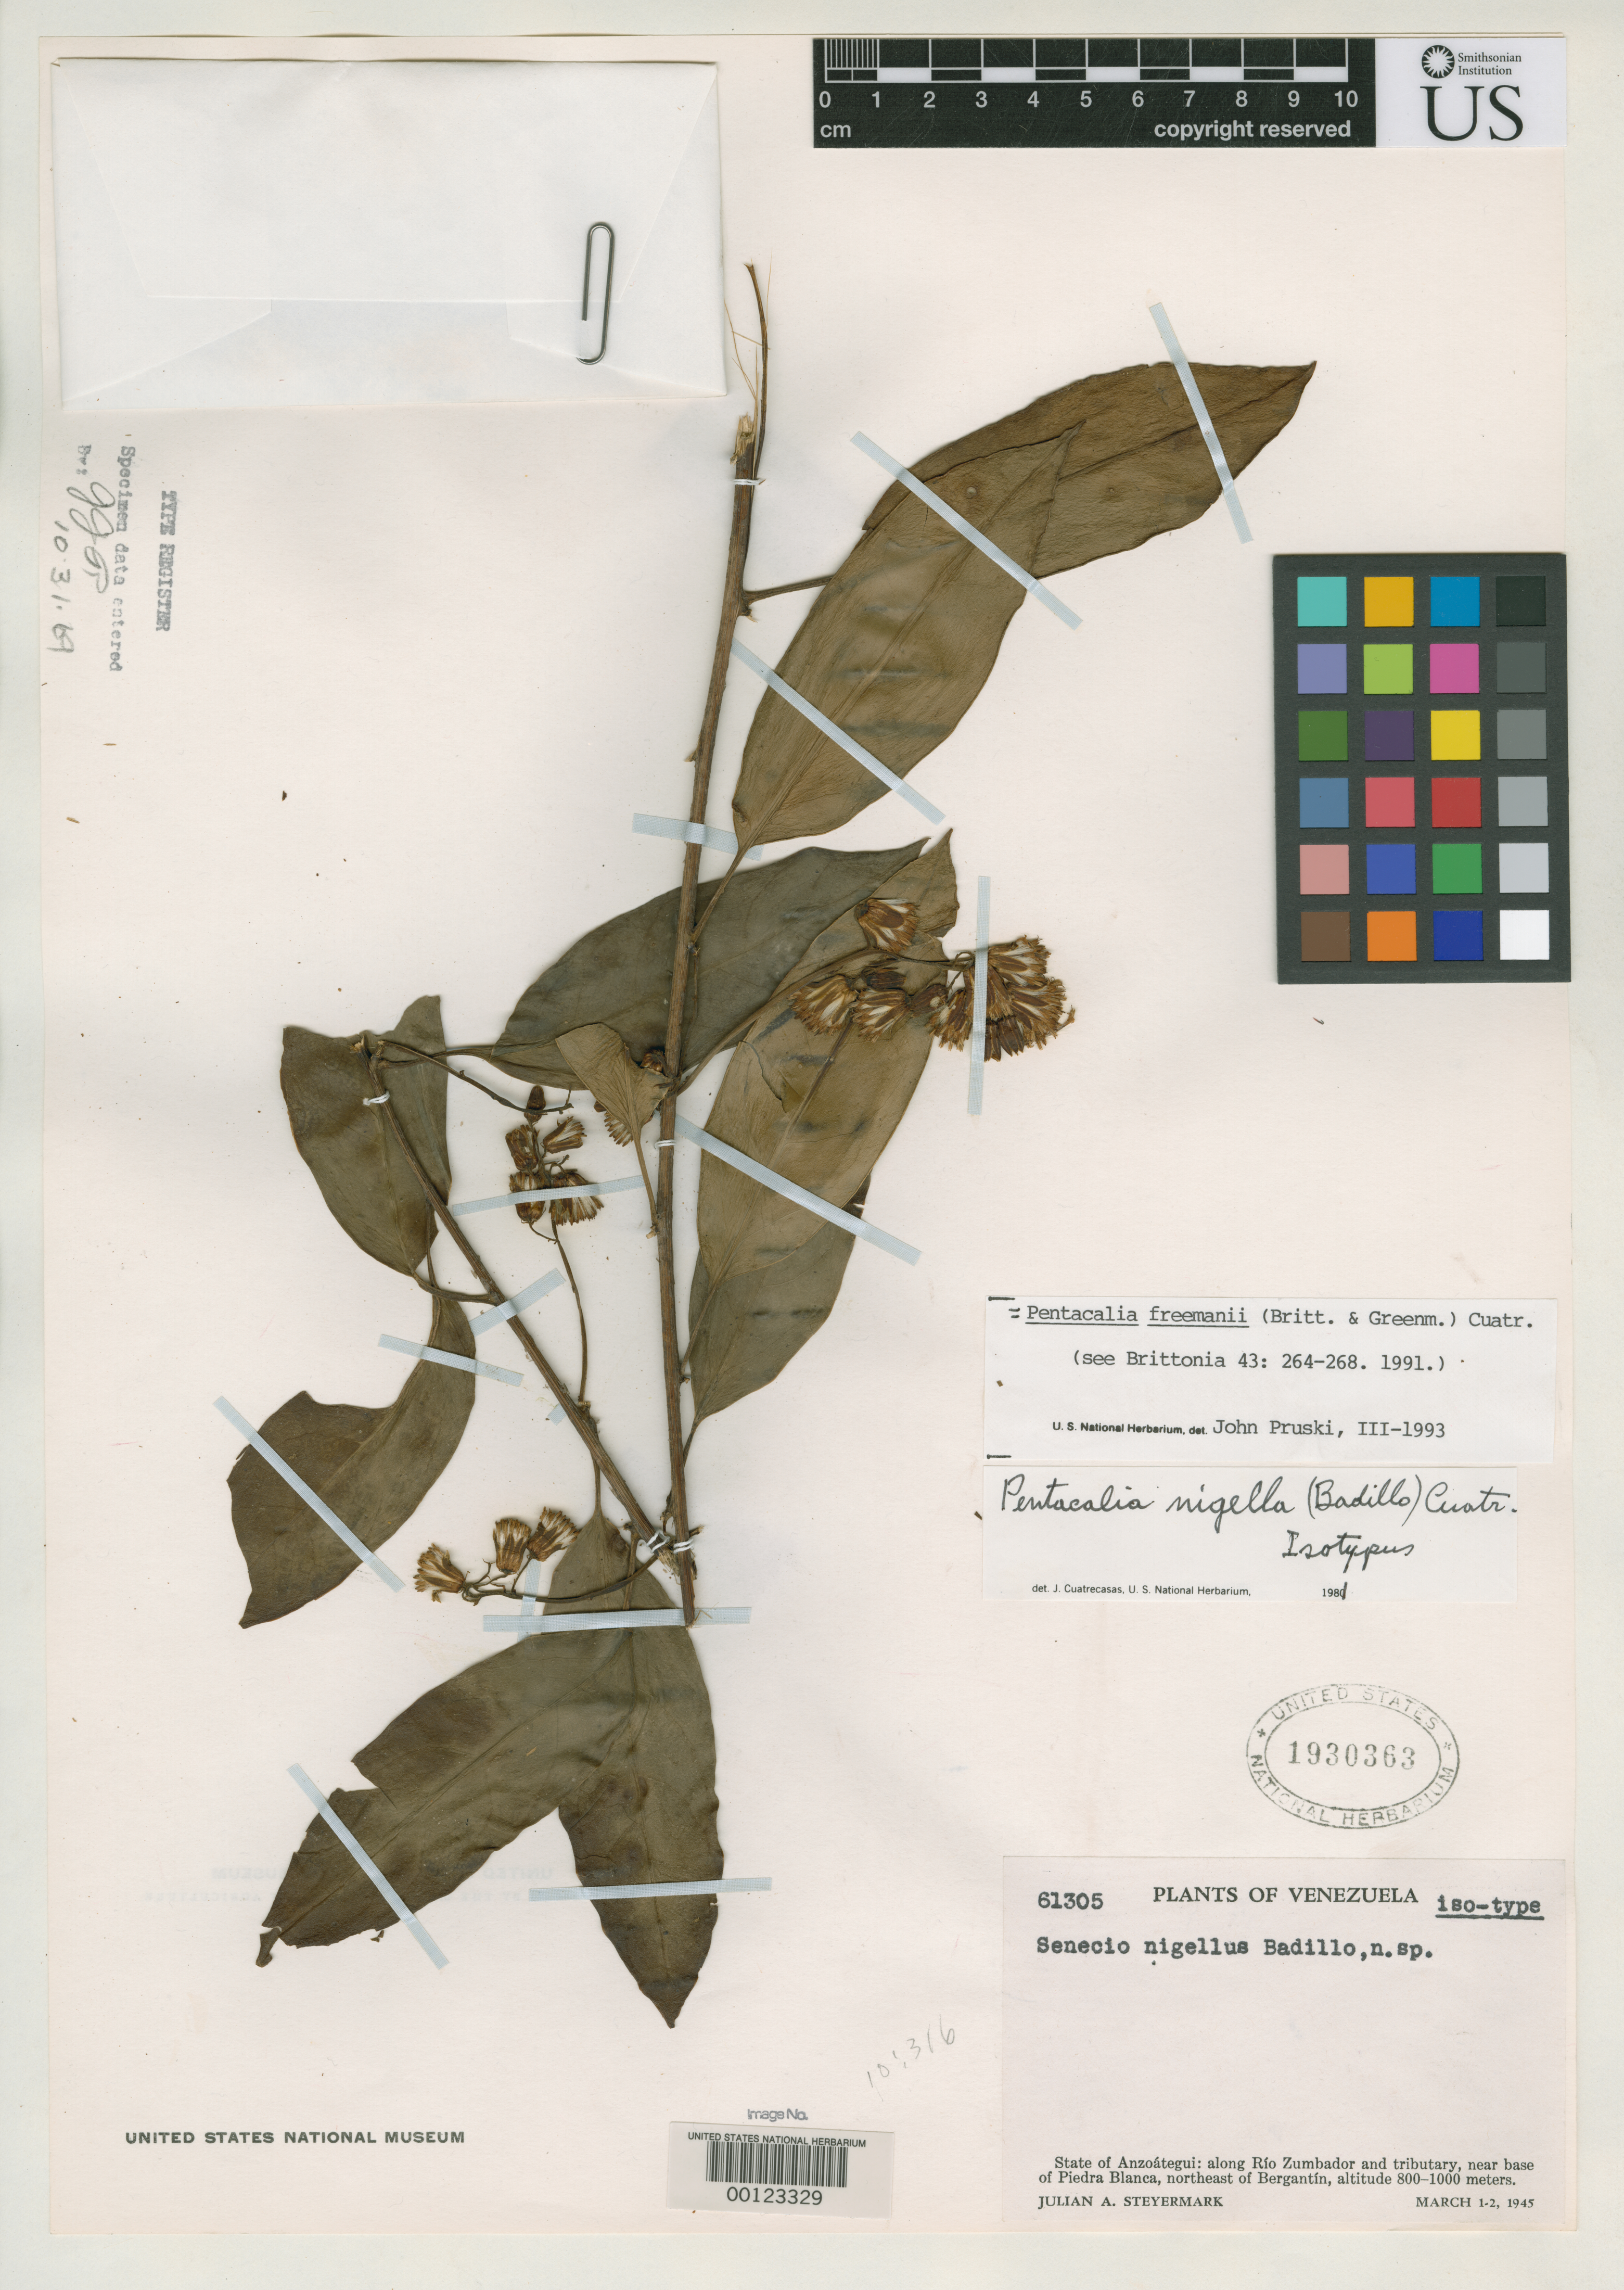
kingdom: Plantae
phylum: Tracheophyta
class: Magnoliopsida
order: Asterales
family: Asteraceae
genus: Senecio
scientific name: Senecio nigellus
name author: V.M. Badillo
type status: Isotype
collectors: J. Steyermark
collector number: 61305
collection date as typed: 01 Mar 1945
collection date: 1945-03-01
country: Venezuela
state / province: Anzoategui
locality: Bergantin.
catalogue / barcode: US 1930363